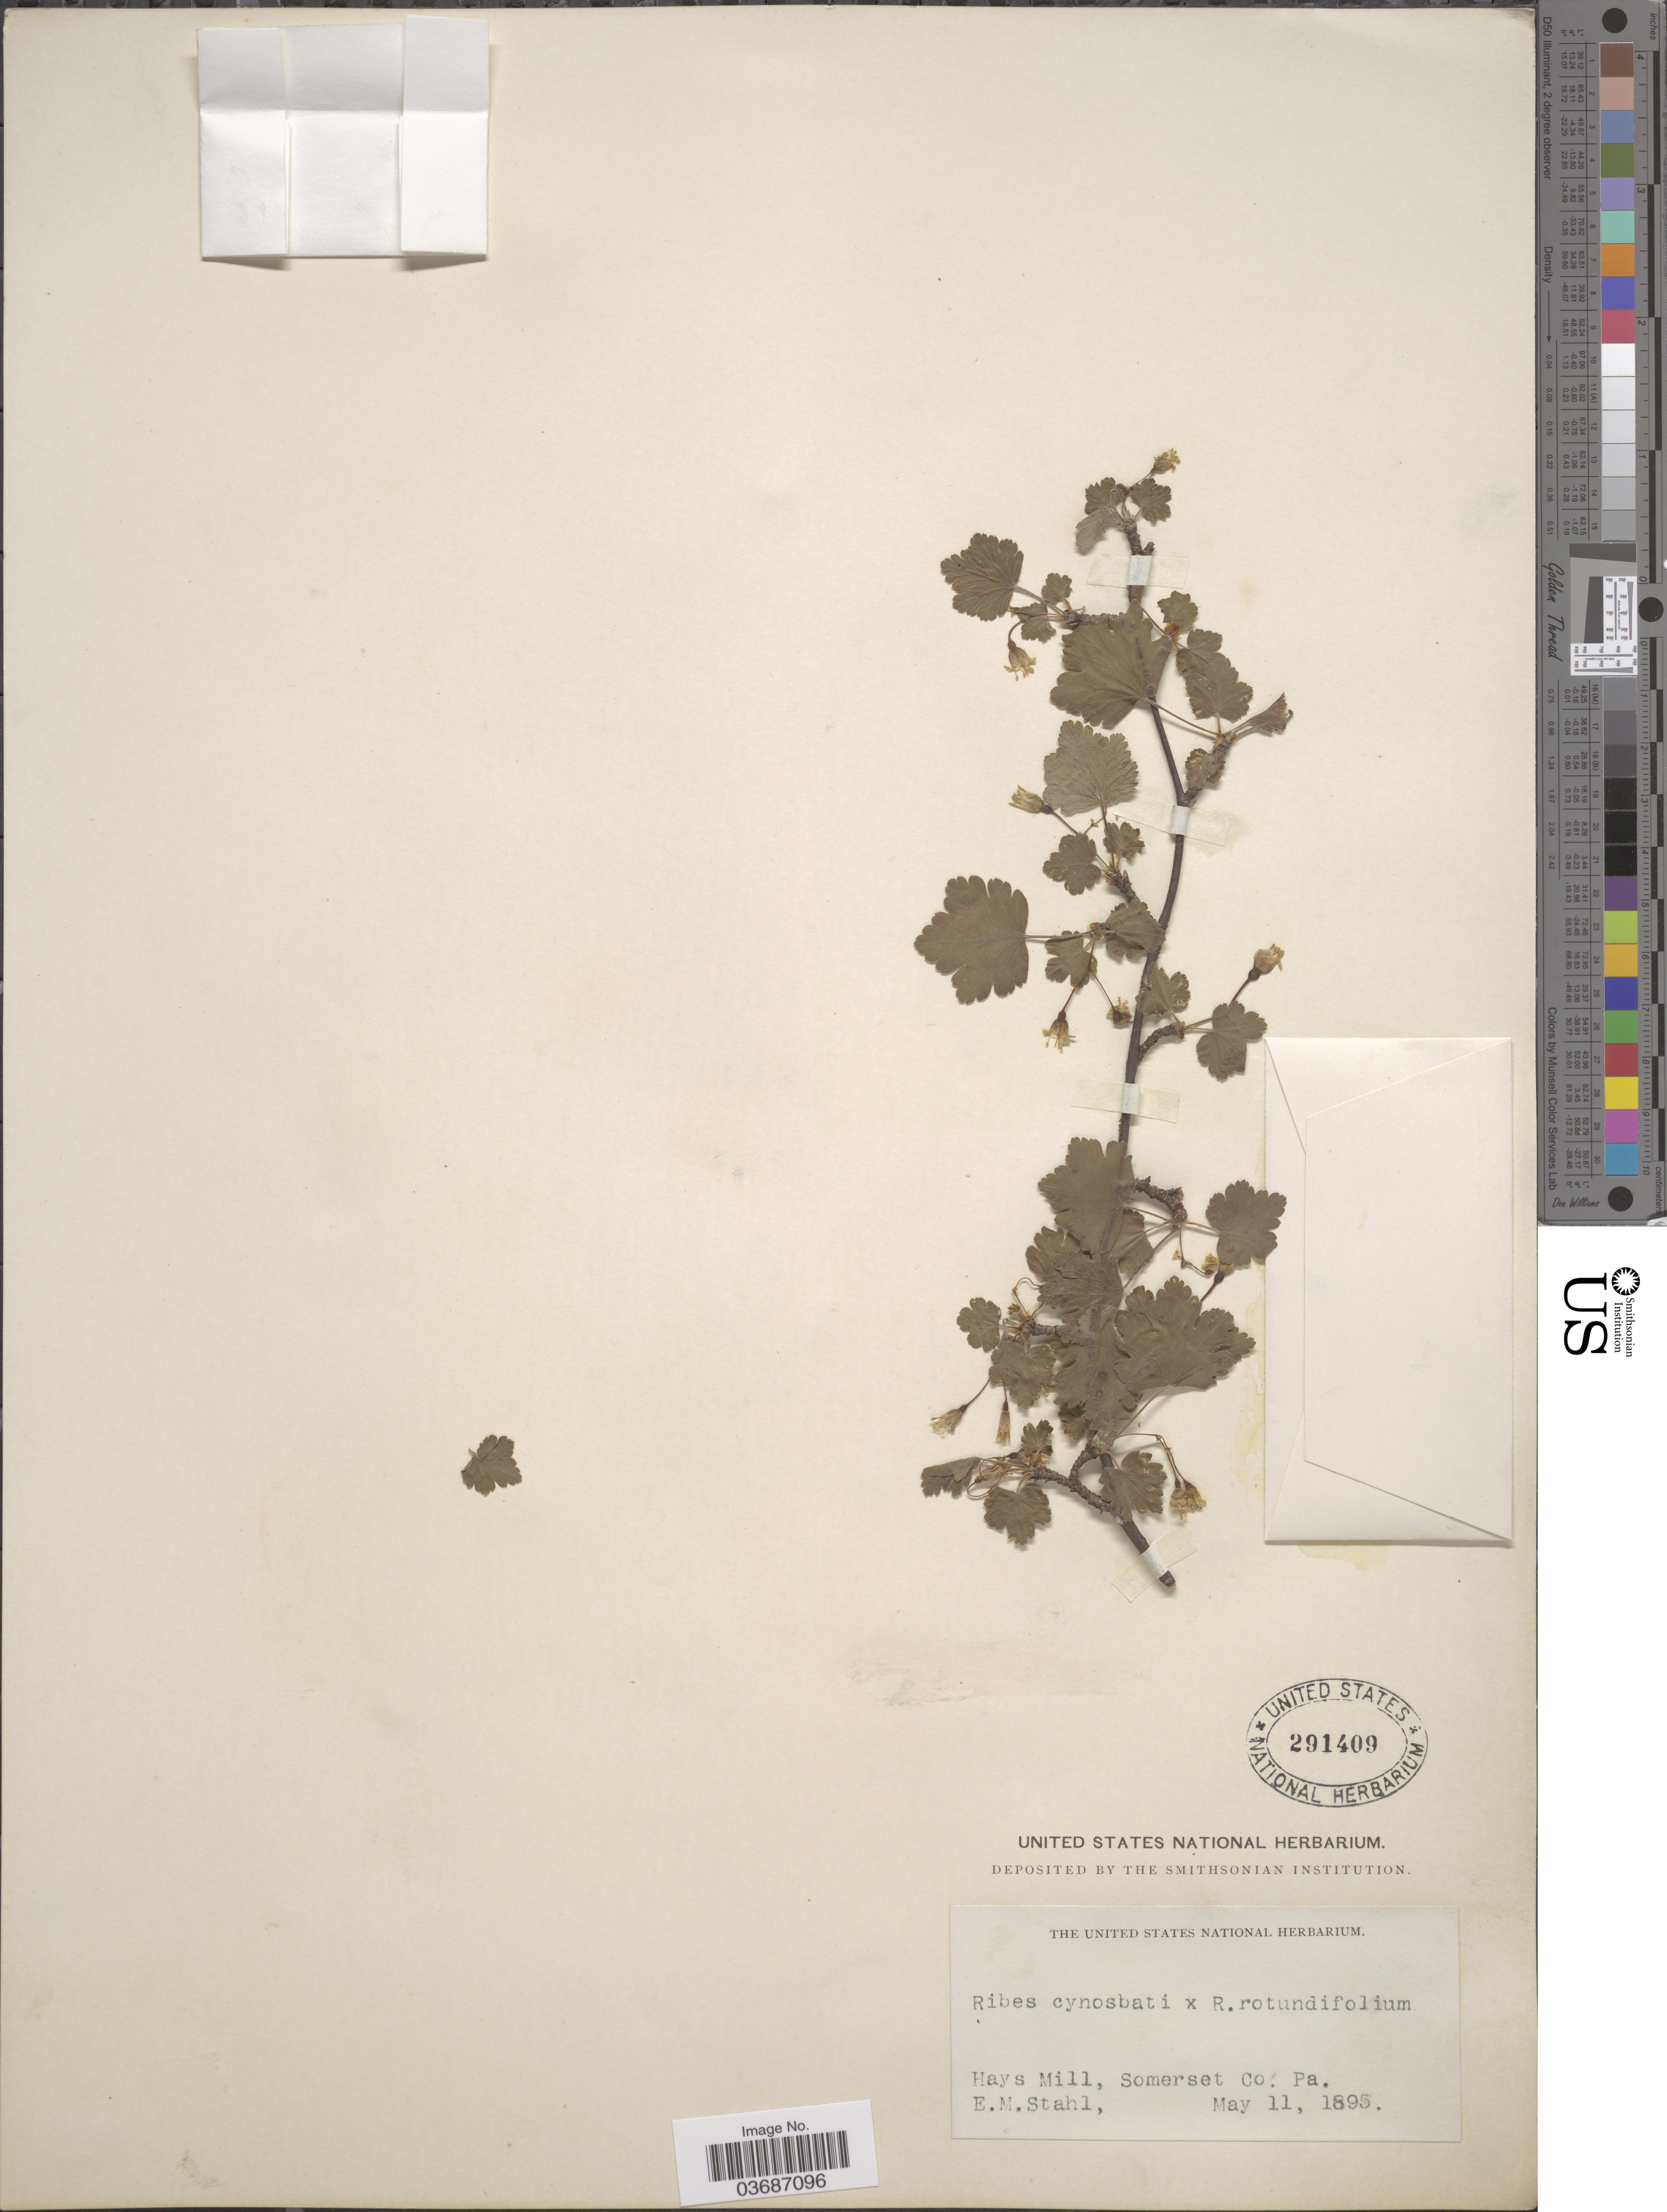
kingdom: Plantae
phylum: Tracheophyta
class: Magnoliopsida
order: Saxifragales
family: Grossulariaceae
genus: Ribes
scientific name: Ribes cynosbati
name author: L.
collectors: E. Stahl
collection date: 1895-05-11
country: United States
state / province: Pennsylvania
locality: Hays Mill, Somerset Co.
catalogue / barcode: US 291409